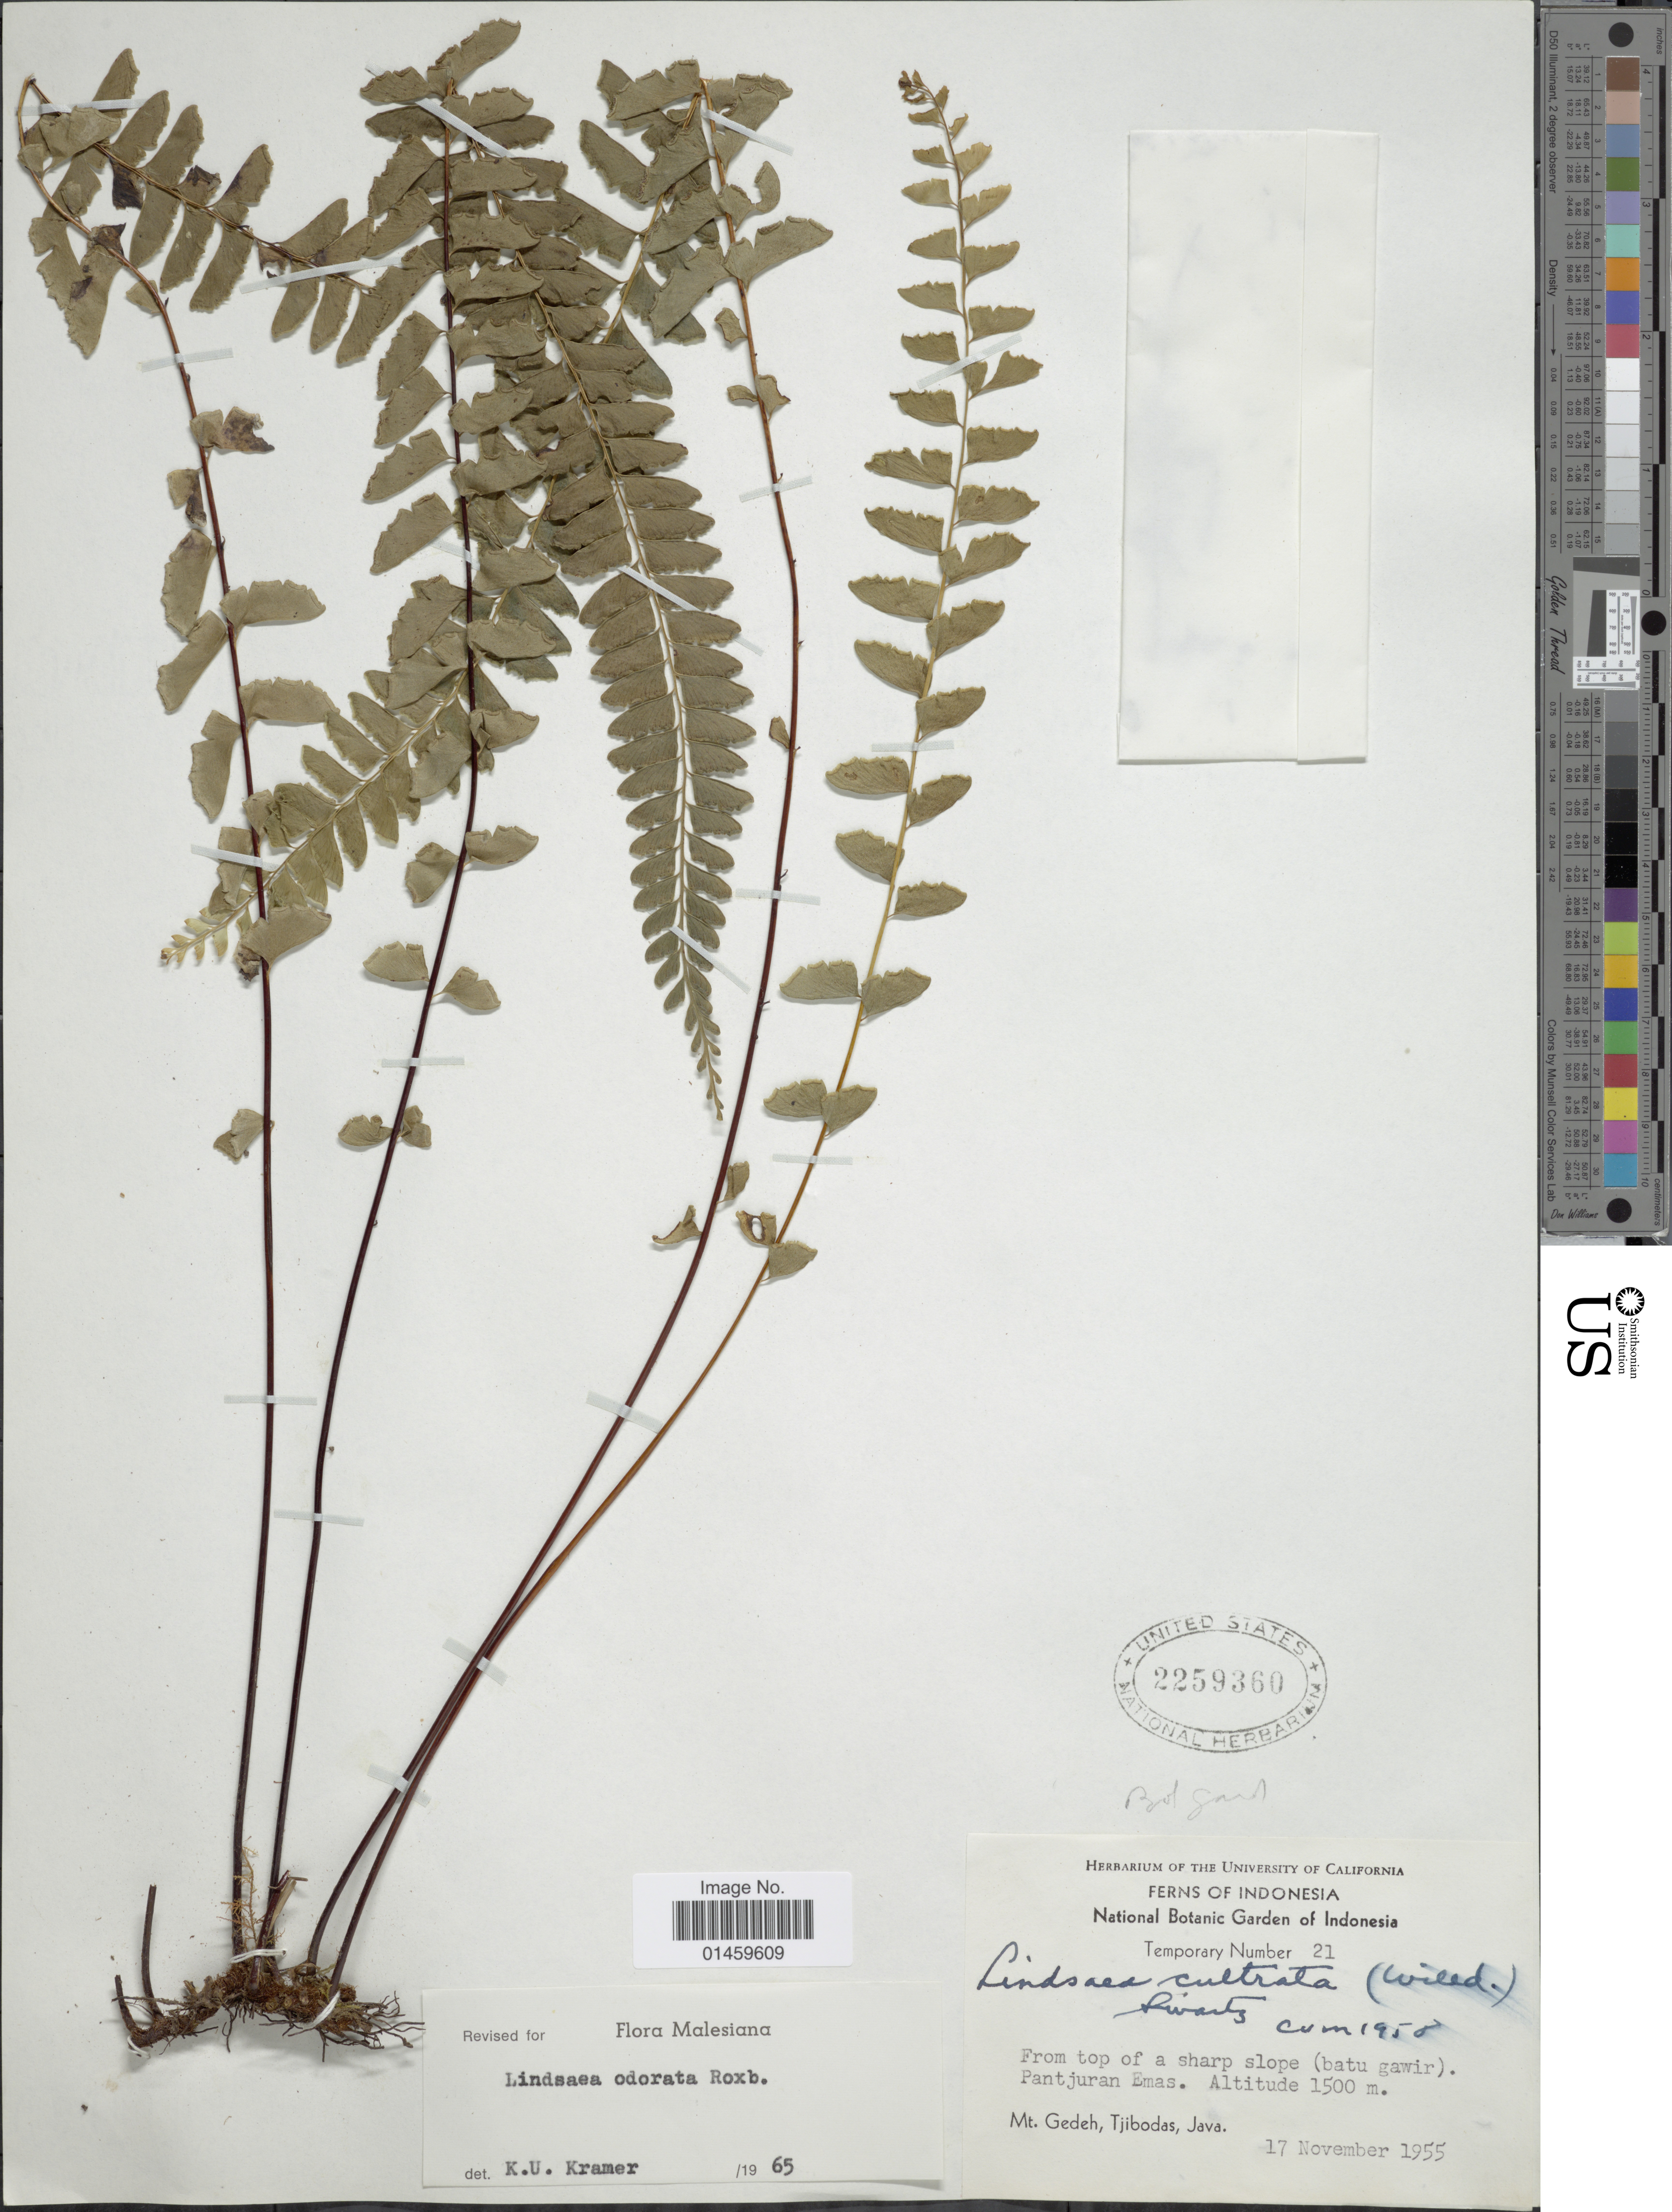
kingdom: Plantae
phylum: Tracheophyta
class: Polypodiopsida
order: Polypodiales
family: Lindsaeaceae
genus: Lindsaea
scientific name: Lindsaea odorata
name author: Roxb.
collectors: National Botanic Garden of Indonesia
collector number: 21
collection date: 1955-11-17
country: Indonesia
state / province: Java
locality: From top of a sharp slope (batu gawir). Pantjuran Emas.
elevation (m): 1500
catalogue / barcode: US 2259360